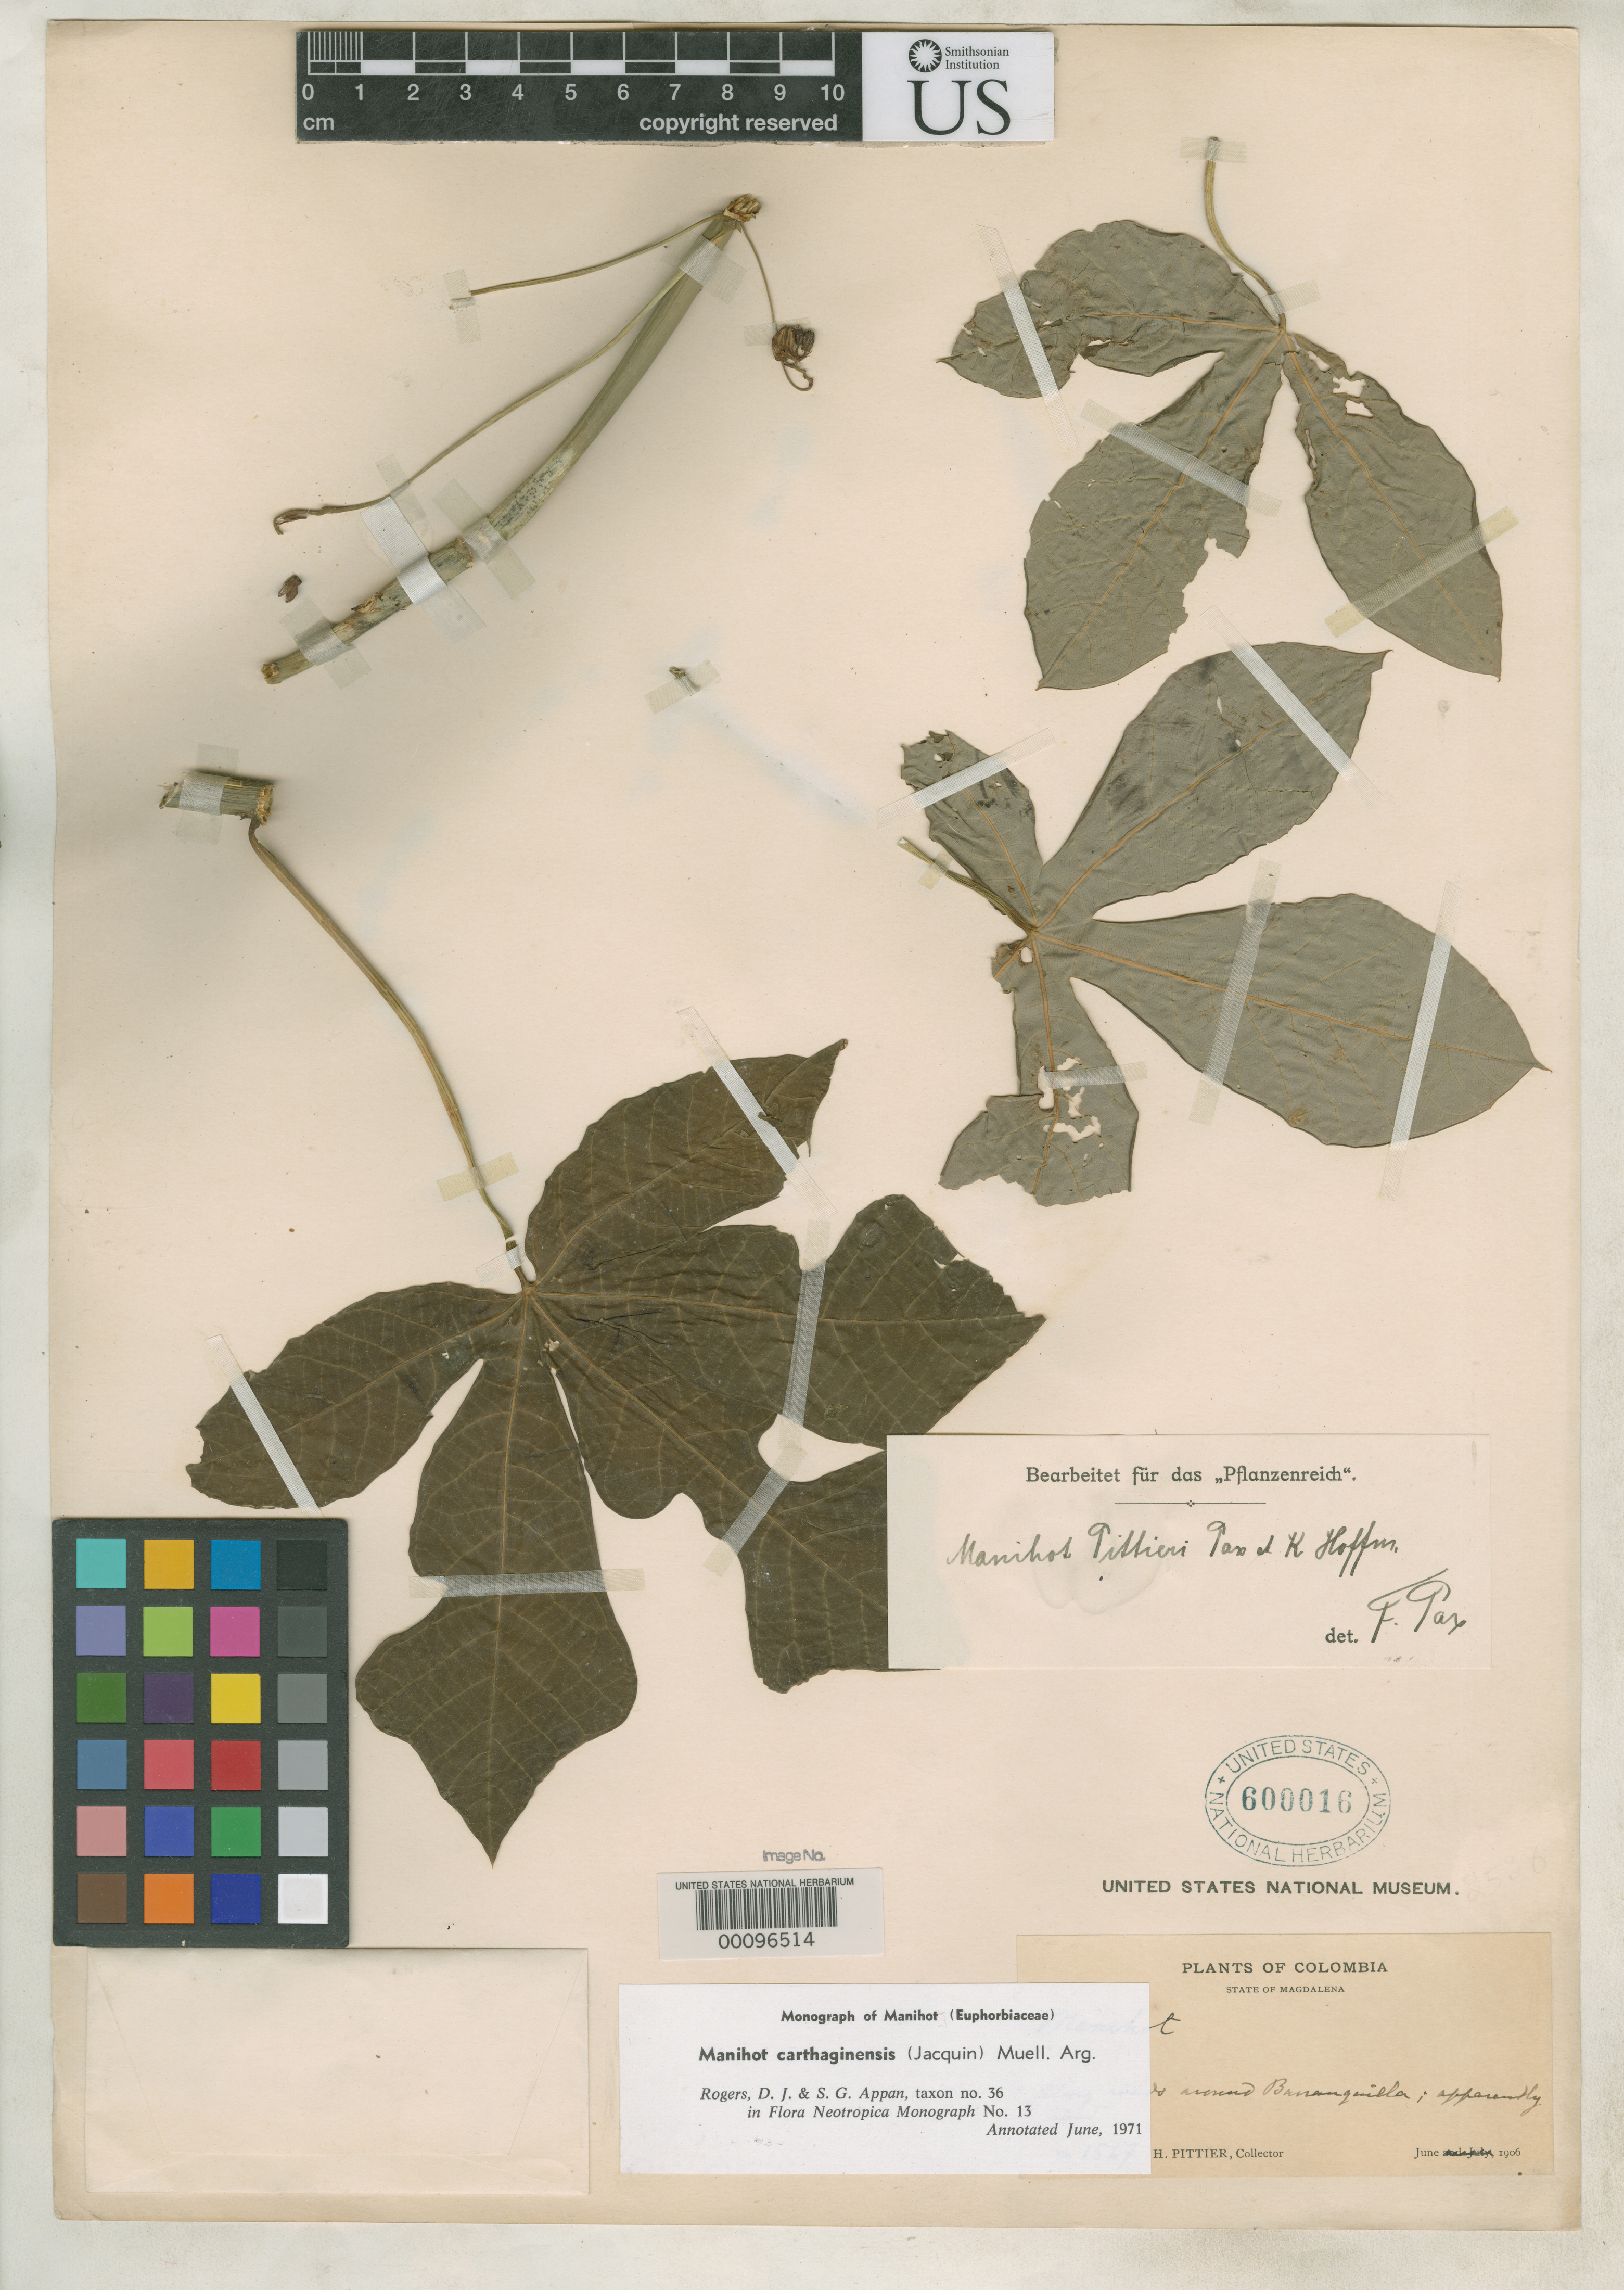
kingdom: Plantae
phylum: Tracheophyta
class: Magnoliopsida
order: Malpighiales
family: Euphorbiaceae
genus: Manihot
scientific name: Manihot pittieri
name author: Pax & K. Hoffm. in Engl.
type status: Isotype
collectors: H. F. Pittier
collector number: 1567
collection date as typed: Jun 1906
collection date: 1906-06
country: Colombia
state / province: Magdalena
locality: Barranquilla.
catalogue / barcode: US 600016